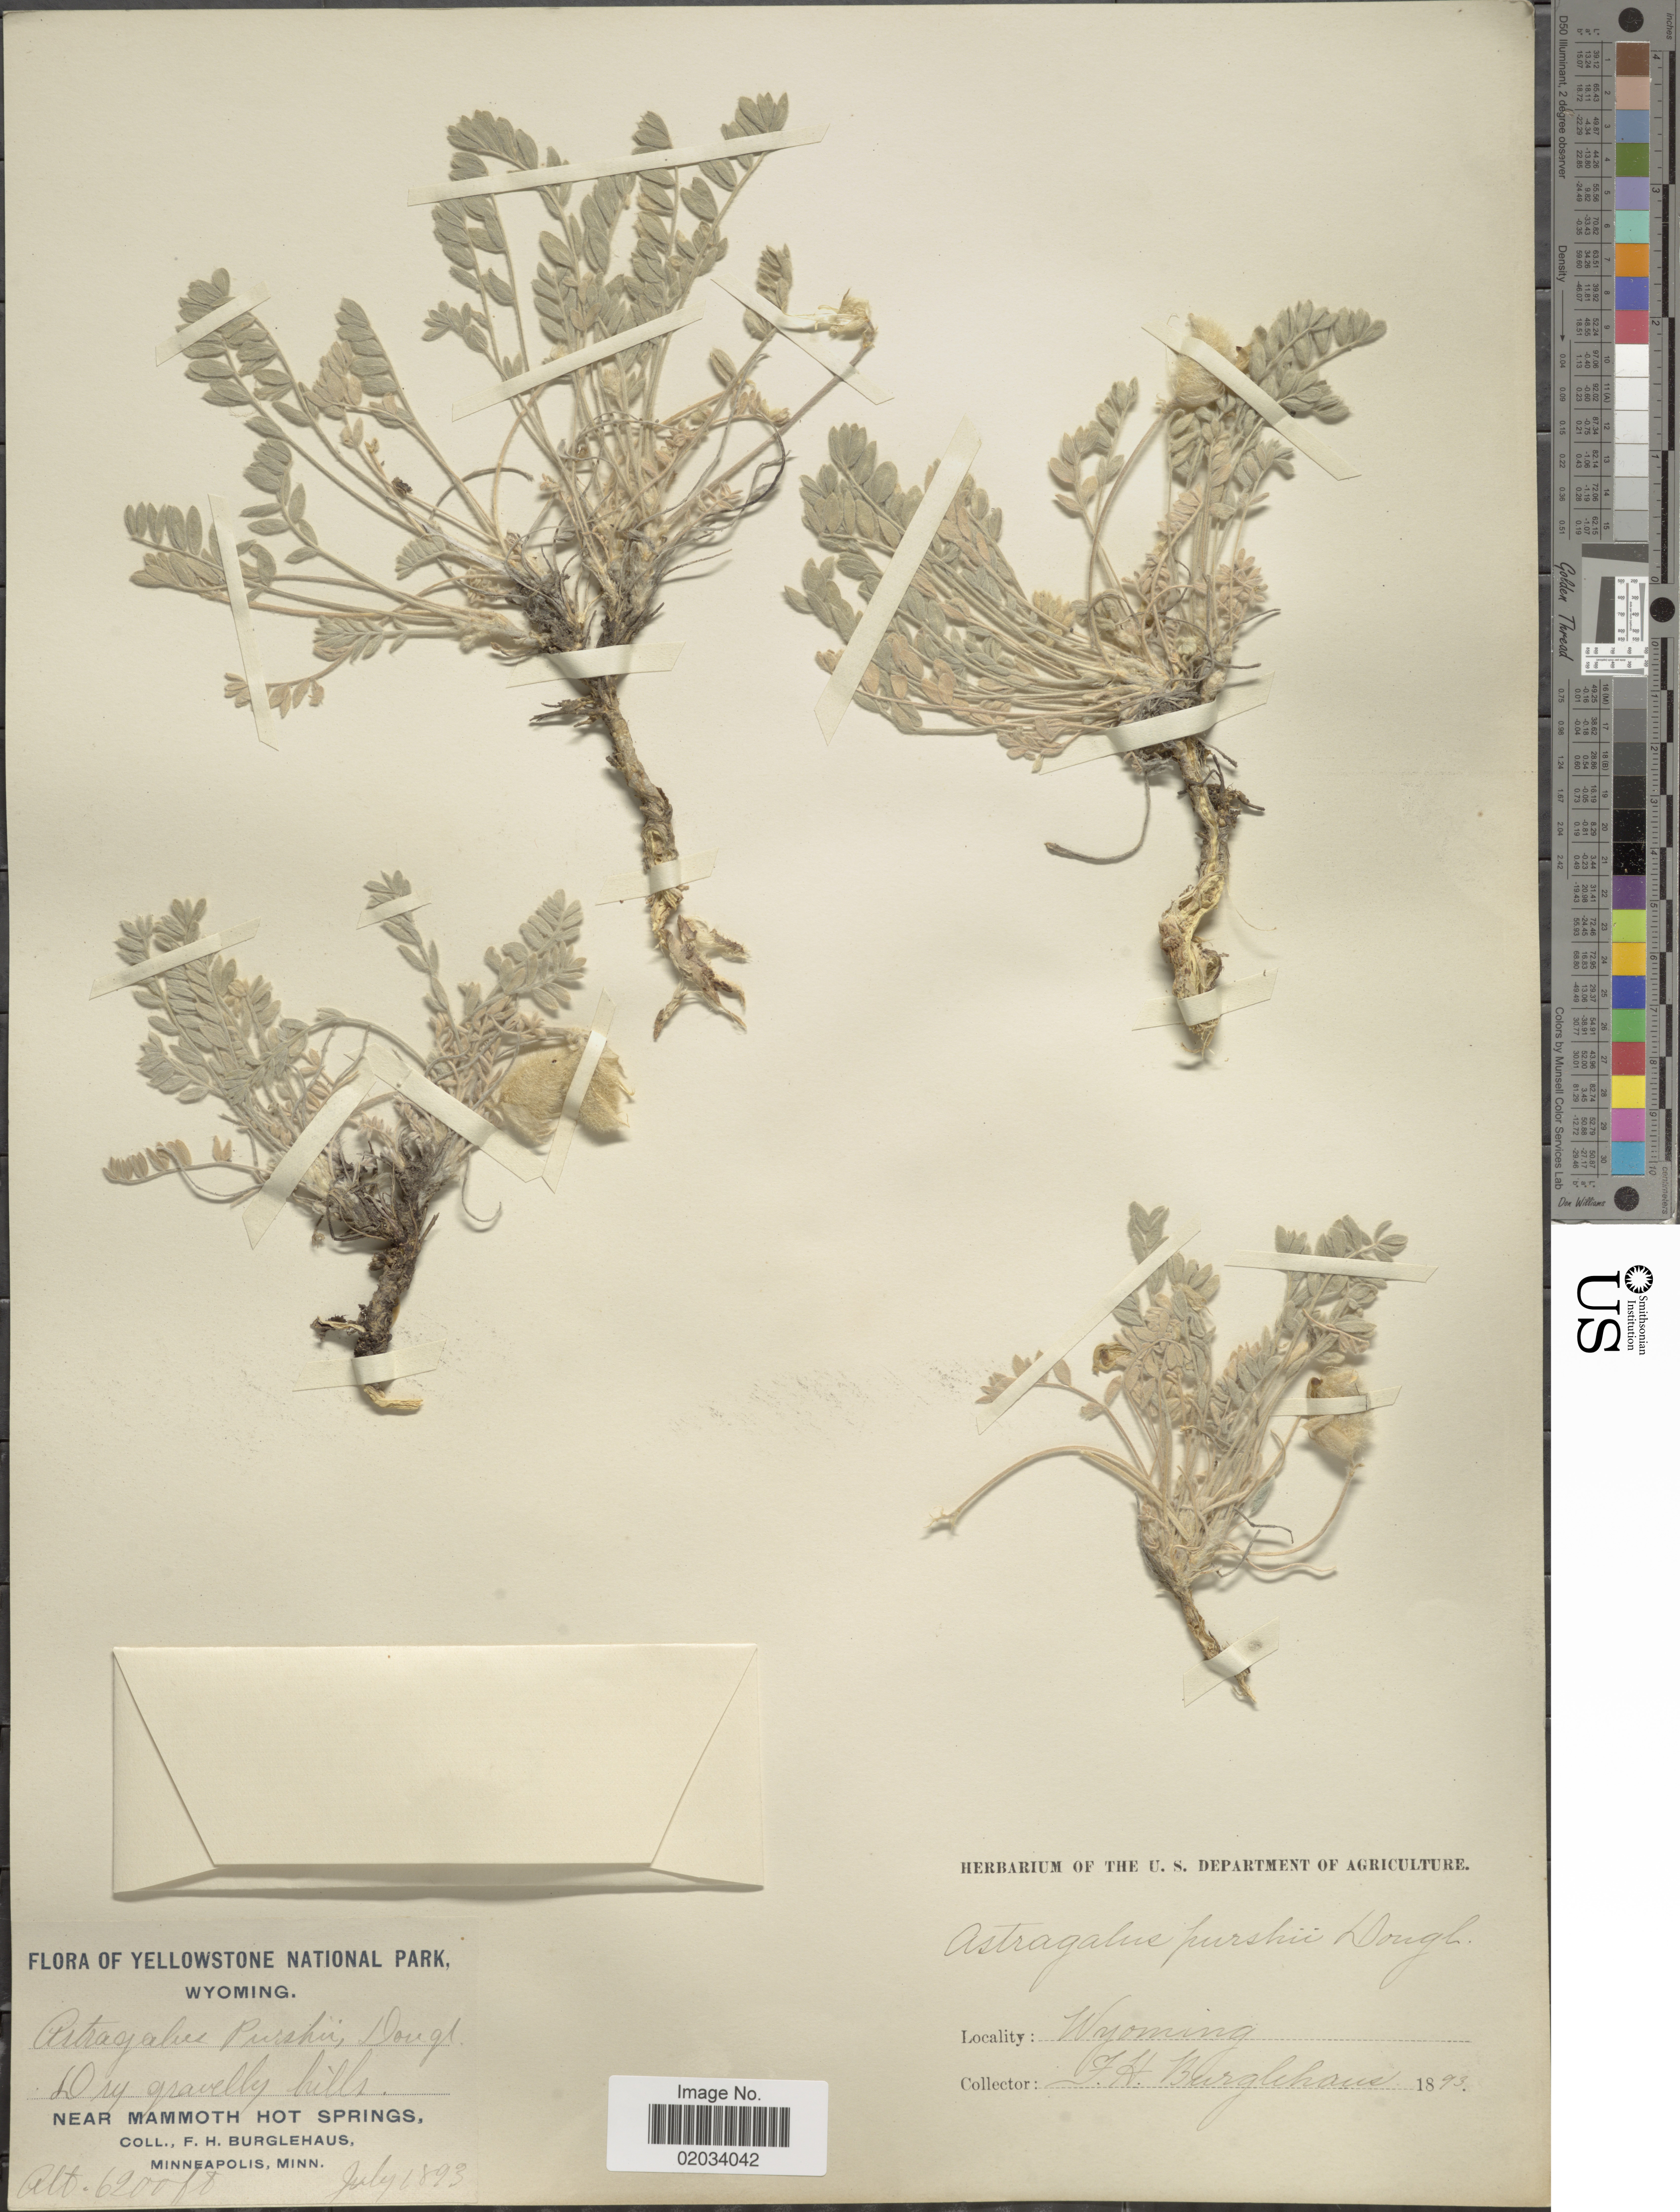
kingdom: Plantae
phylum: Tracheophyta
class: Magnoliopsida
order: Fabales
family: Fabaceae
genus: Astragalus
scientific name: Astragalus purshii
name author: Douglas ex Hook.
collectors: F. Burglehaus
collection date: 1893-07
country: United States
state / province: Wyoming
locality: Yellowstone National Park. Near Mammoth Hot Springs.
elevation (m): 2103